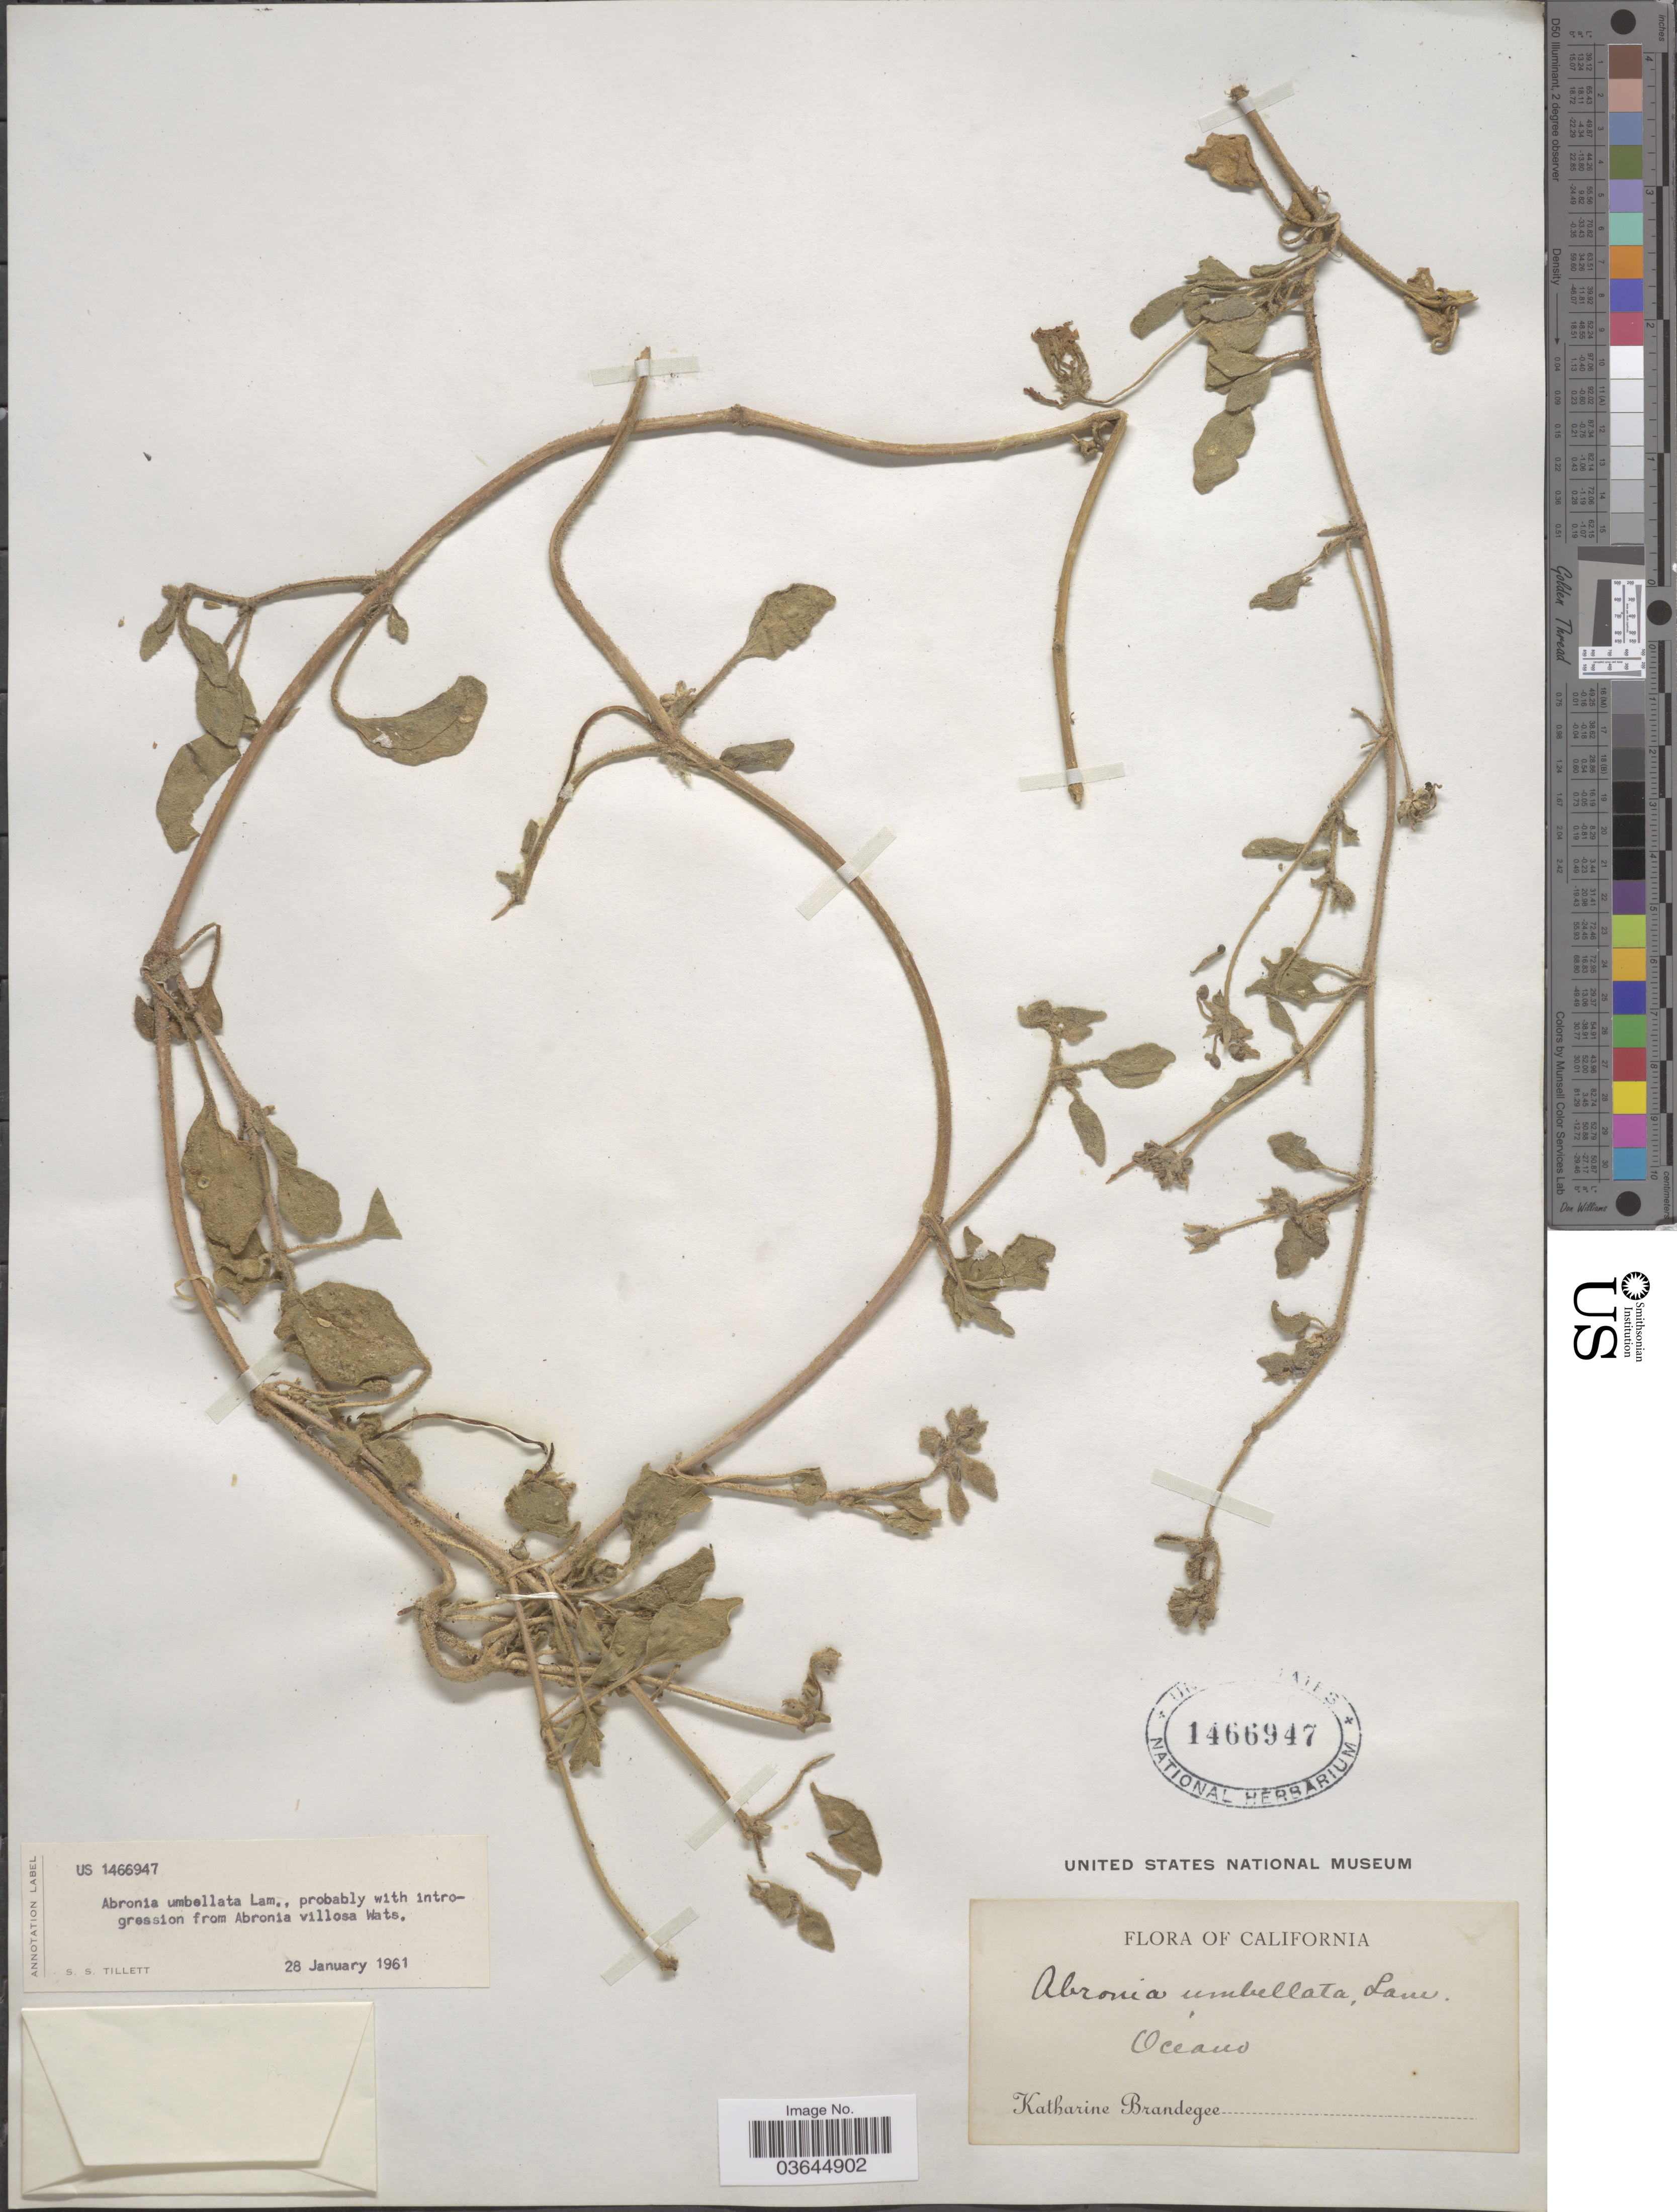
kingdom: Plantae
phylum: Tracheophyta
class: Magnoliopsida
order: Caryophyllales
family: Nyctaginaceae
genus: Abronia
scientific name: Abronia umbellata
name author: Lam.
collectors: M. K. Brandegee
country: United States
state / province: California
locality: Oceano.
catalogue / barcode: US 1466947